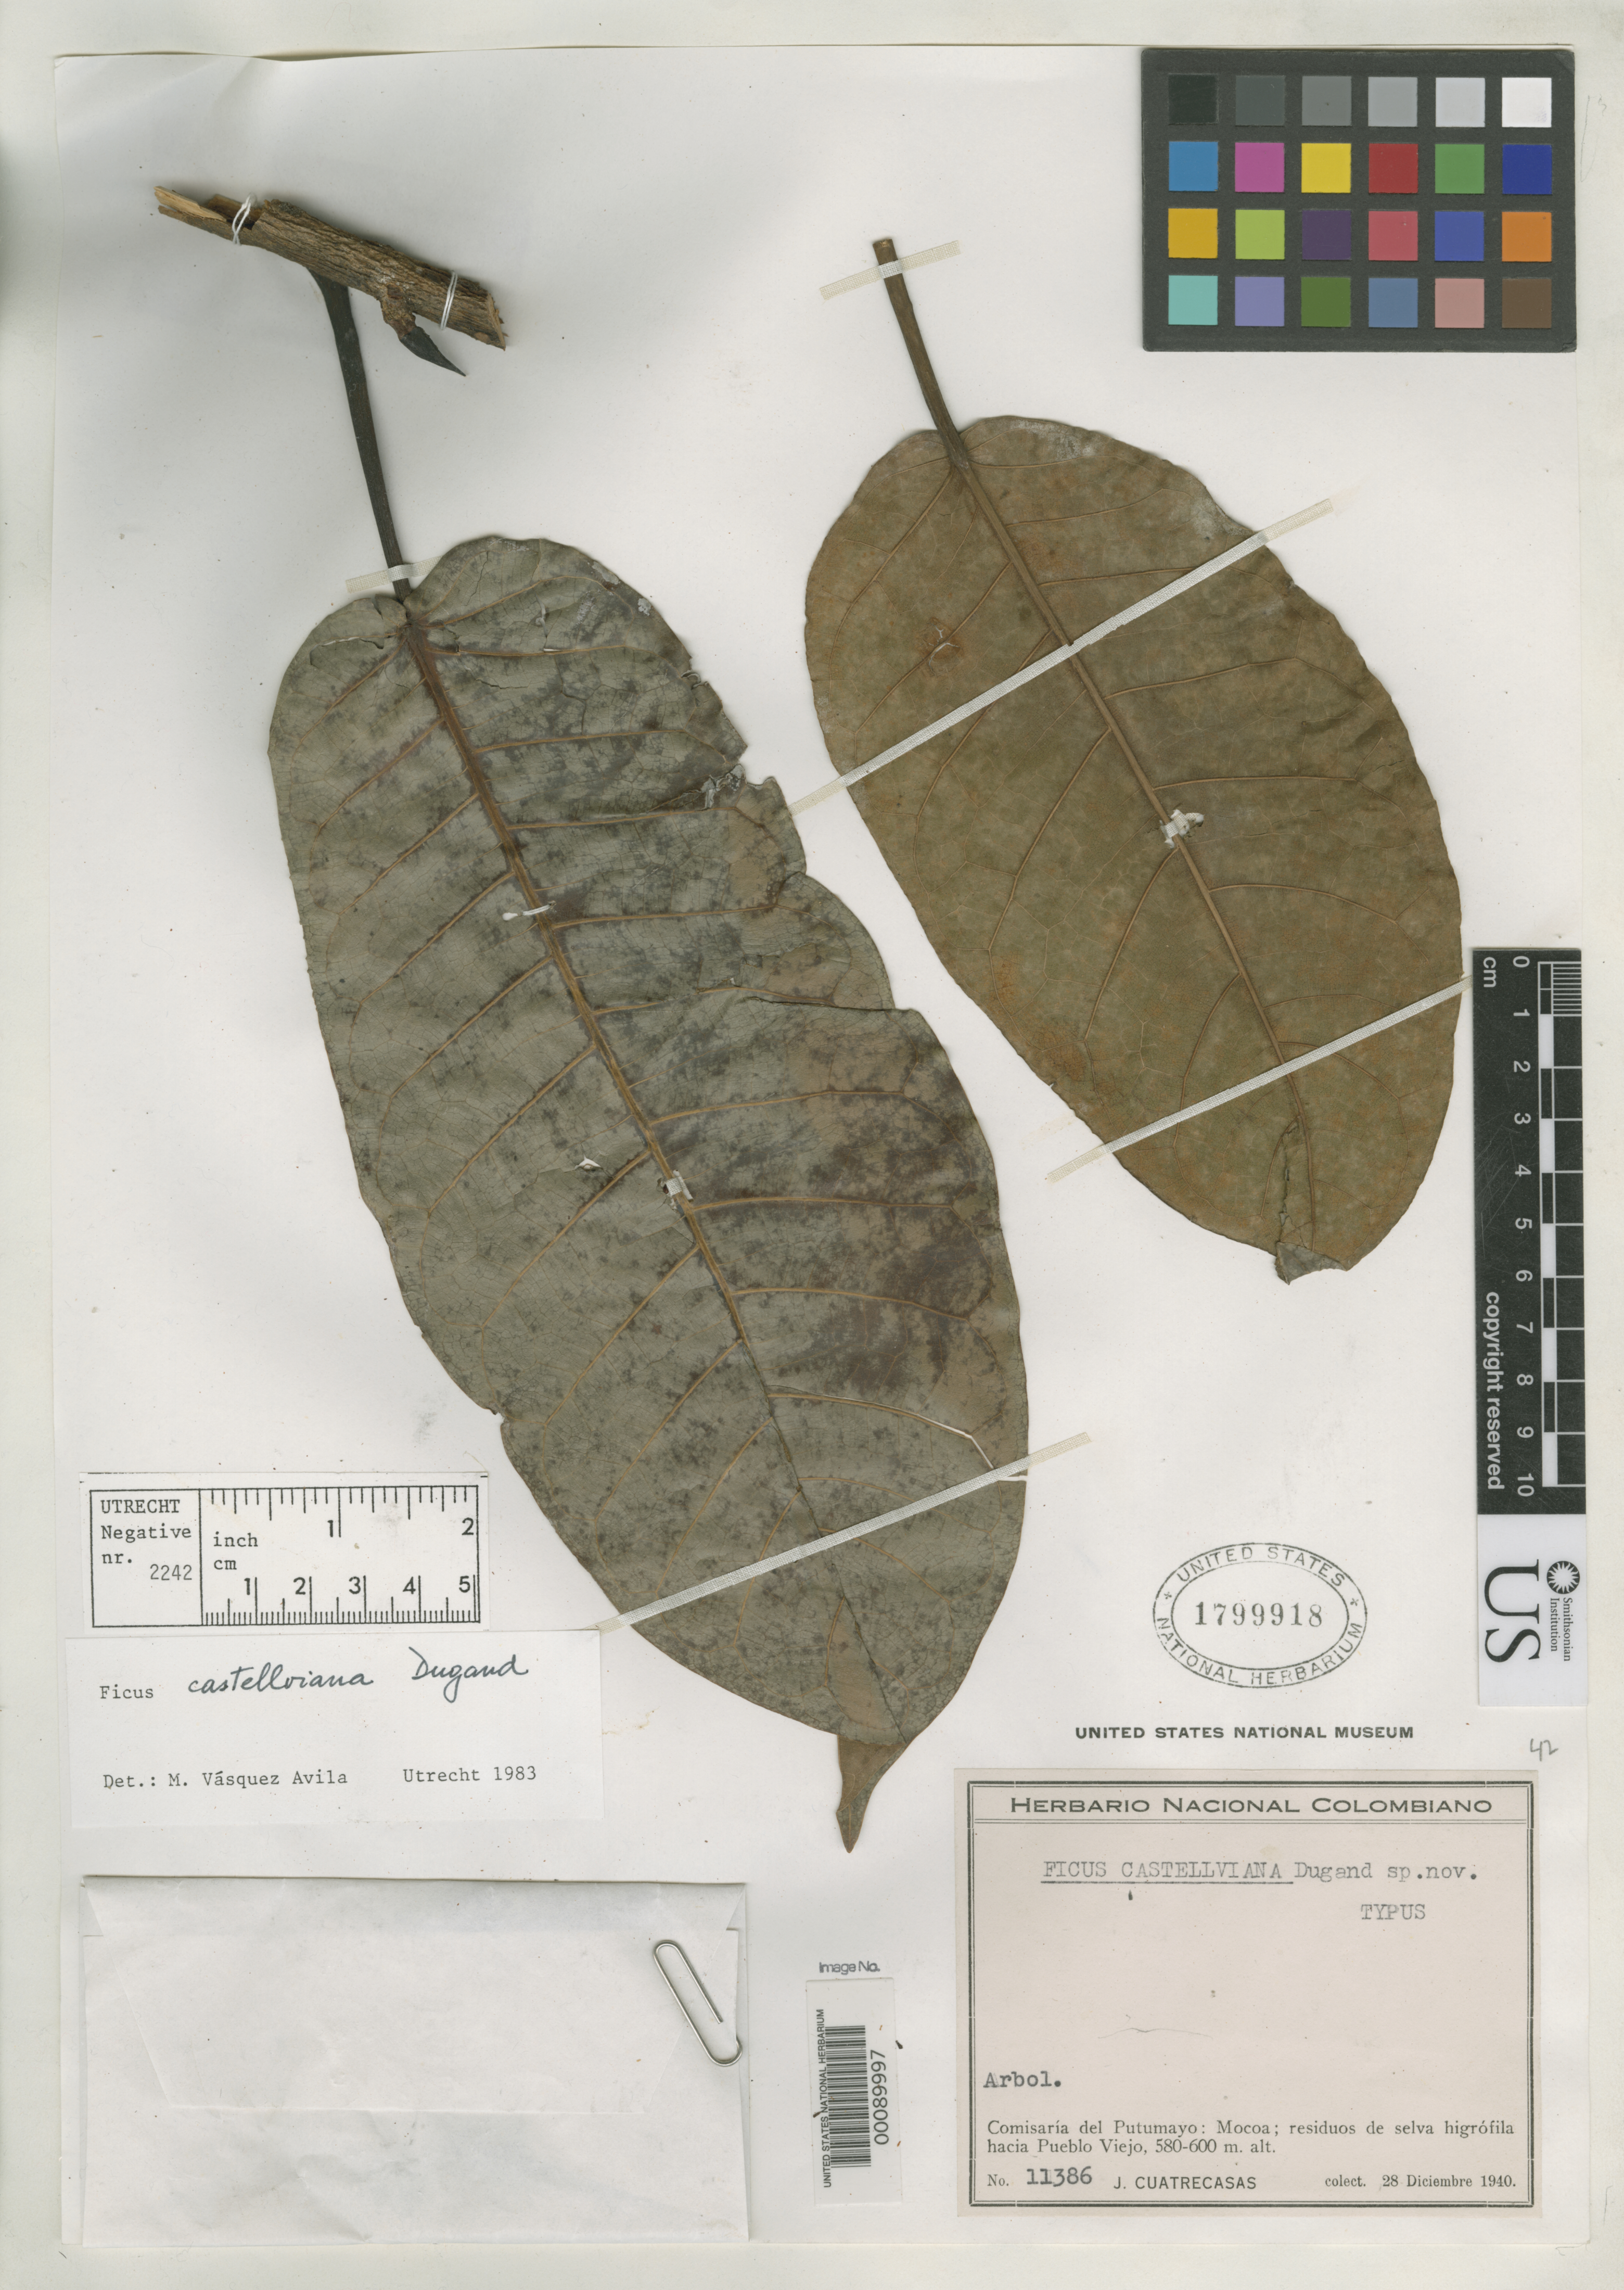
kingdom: Plantae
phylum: Tracheophyta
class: Magnoliopsida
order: Rosales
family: Moraceae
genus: Ficus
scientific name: Ficus castellviana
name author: Dugand G.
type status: Isotype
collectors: J. Cuatrecasas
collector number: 11386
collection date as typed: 28 Dec 1940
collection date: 1940-12-28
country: Colombia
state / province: Putumayo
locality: Mocoa, Residuos de Selva Higrofila Hacia PuebloViejo.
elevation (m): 580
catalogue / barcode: US 1799918